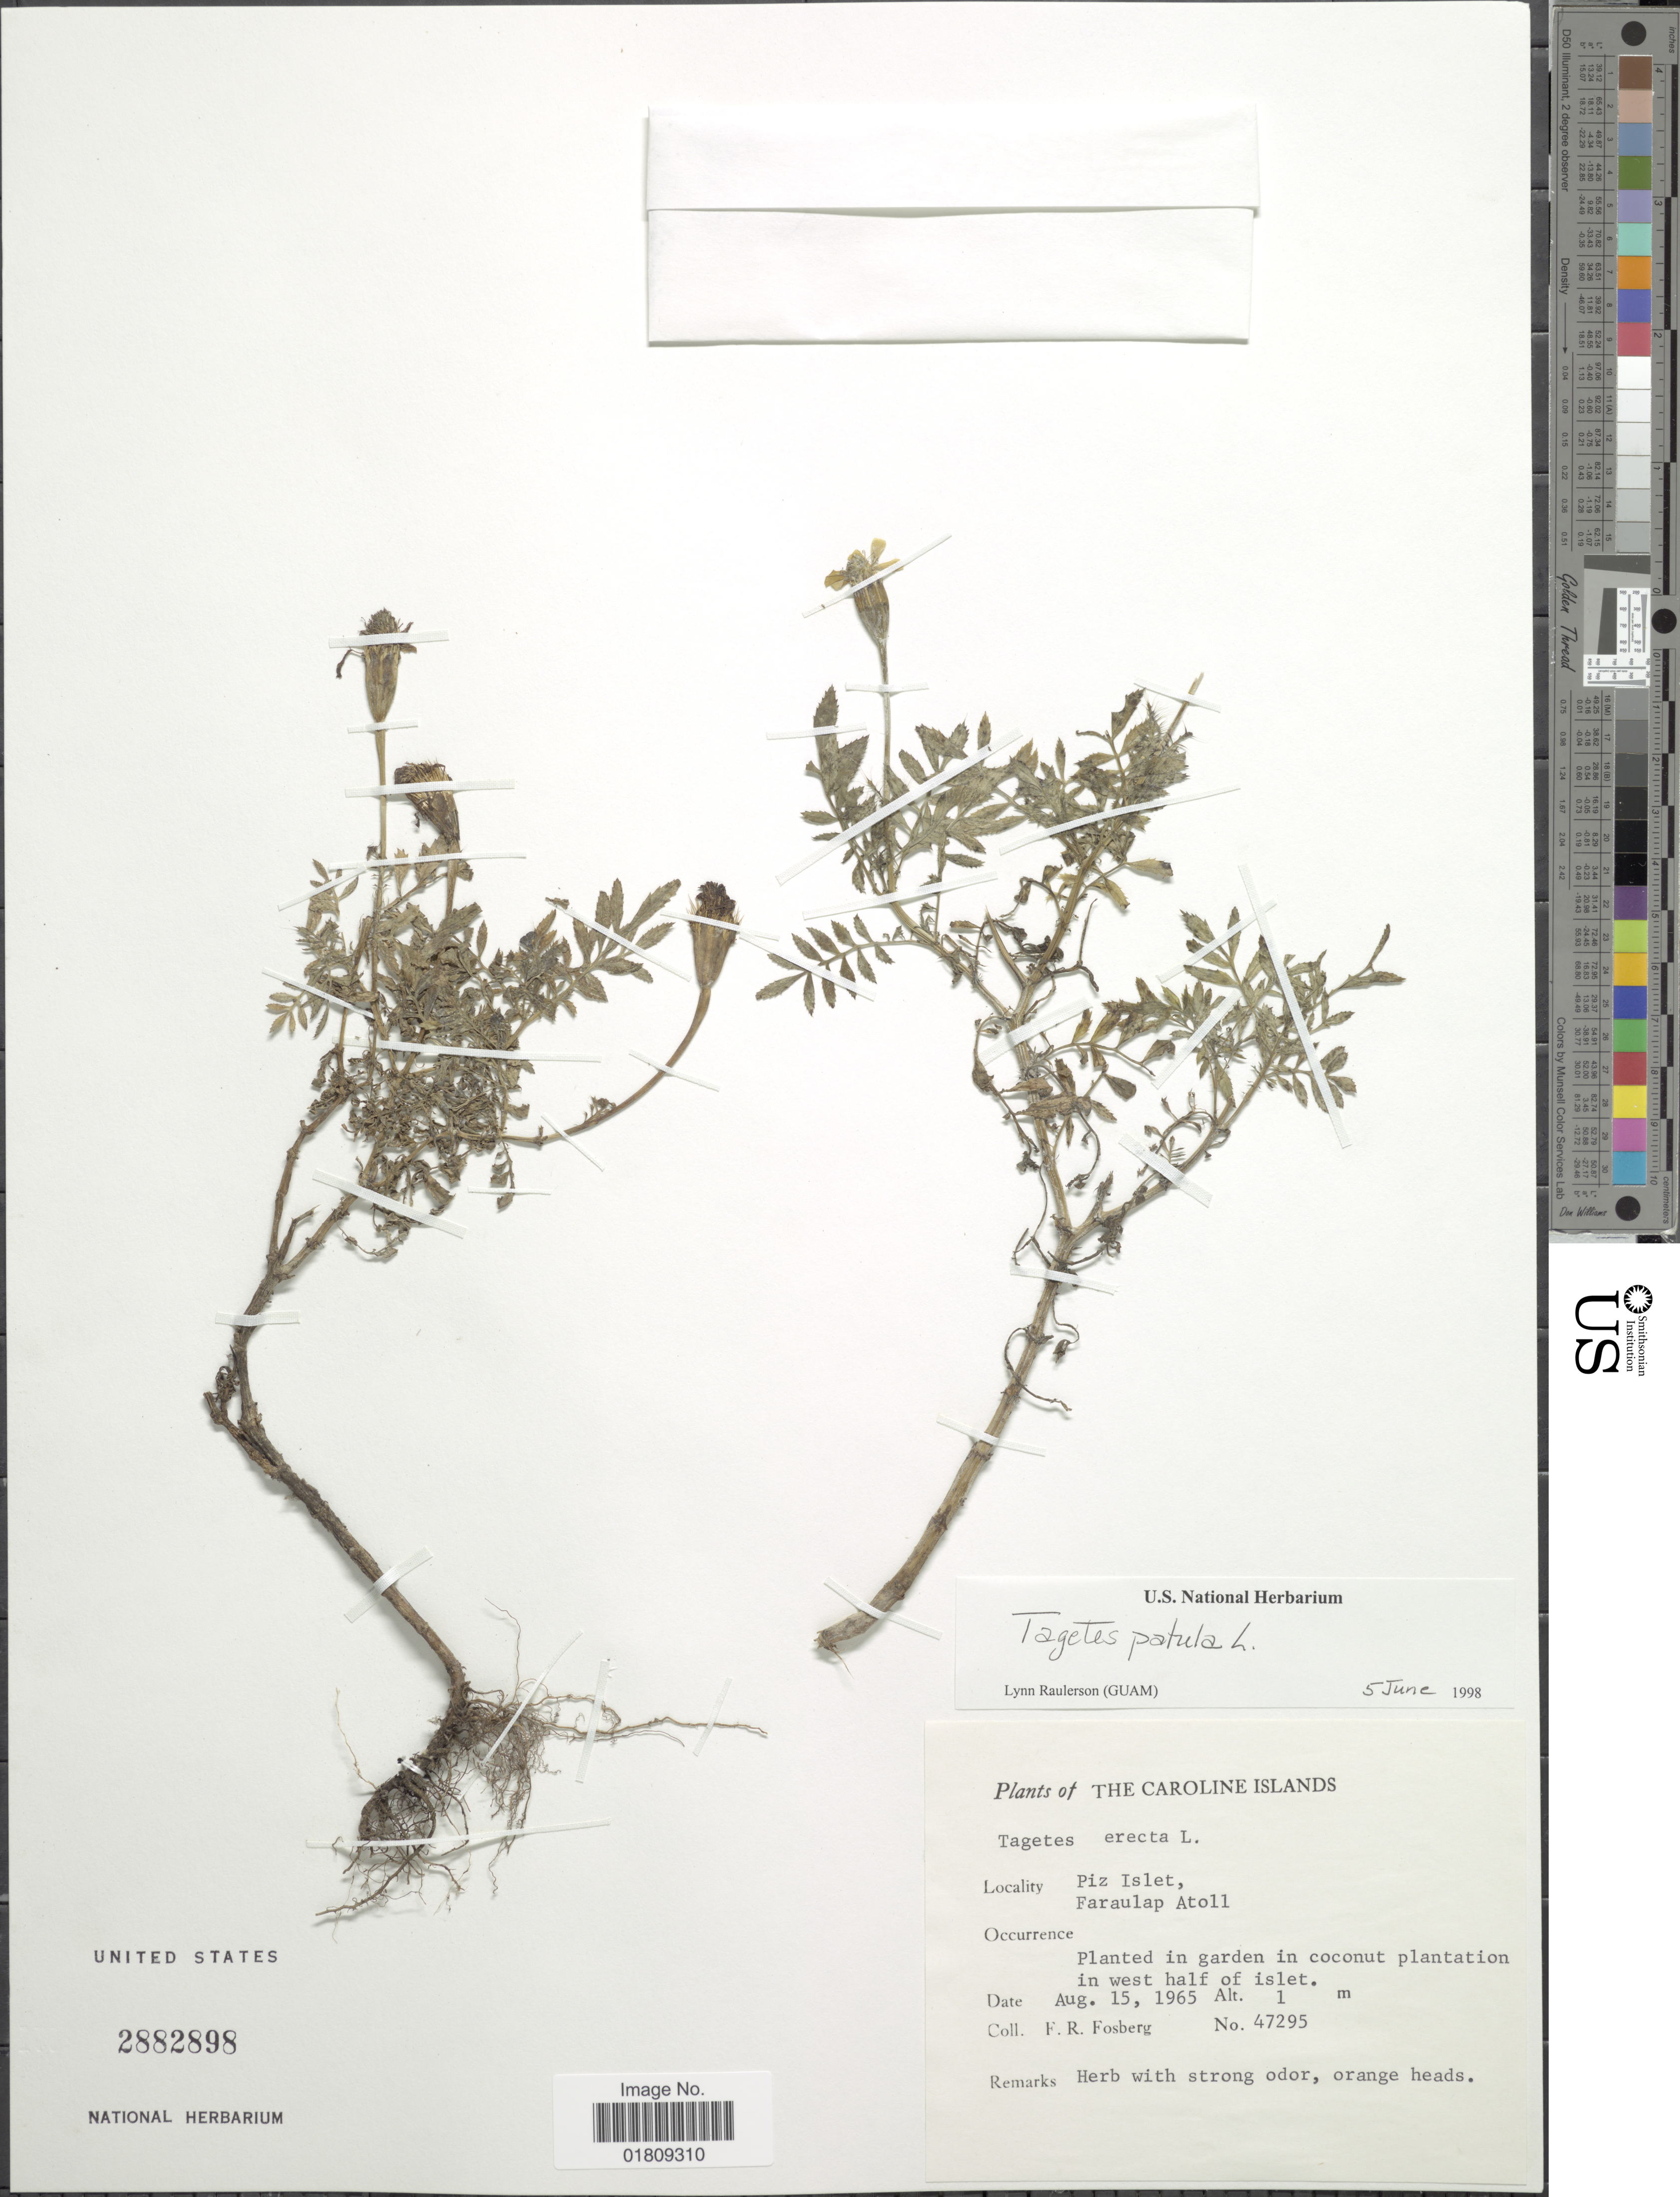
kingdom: Plantae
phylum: Tracheophyta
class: Magnoliopsida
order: Asterales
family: Asteraceae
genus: Tagetes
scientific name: Tagetes erecta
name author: L.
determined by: Wagner, W. L., (BOT), Smithsonian Institution - National Museum of Natural History (UNITED STATES)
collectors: F. R. Fosberg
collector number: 47295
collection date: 1965-08-15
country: Micronesia, Federated States of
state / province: Yap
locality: Caroline Islands, Piz Islet, Faraulap Atoll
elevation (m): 1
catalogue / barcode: US 2882898